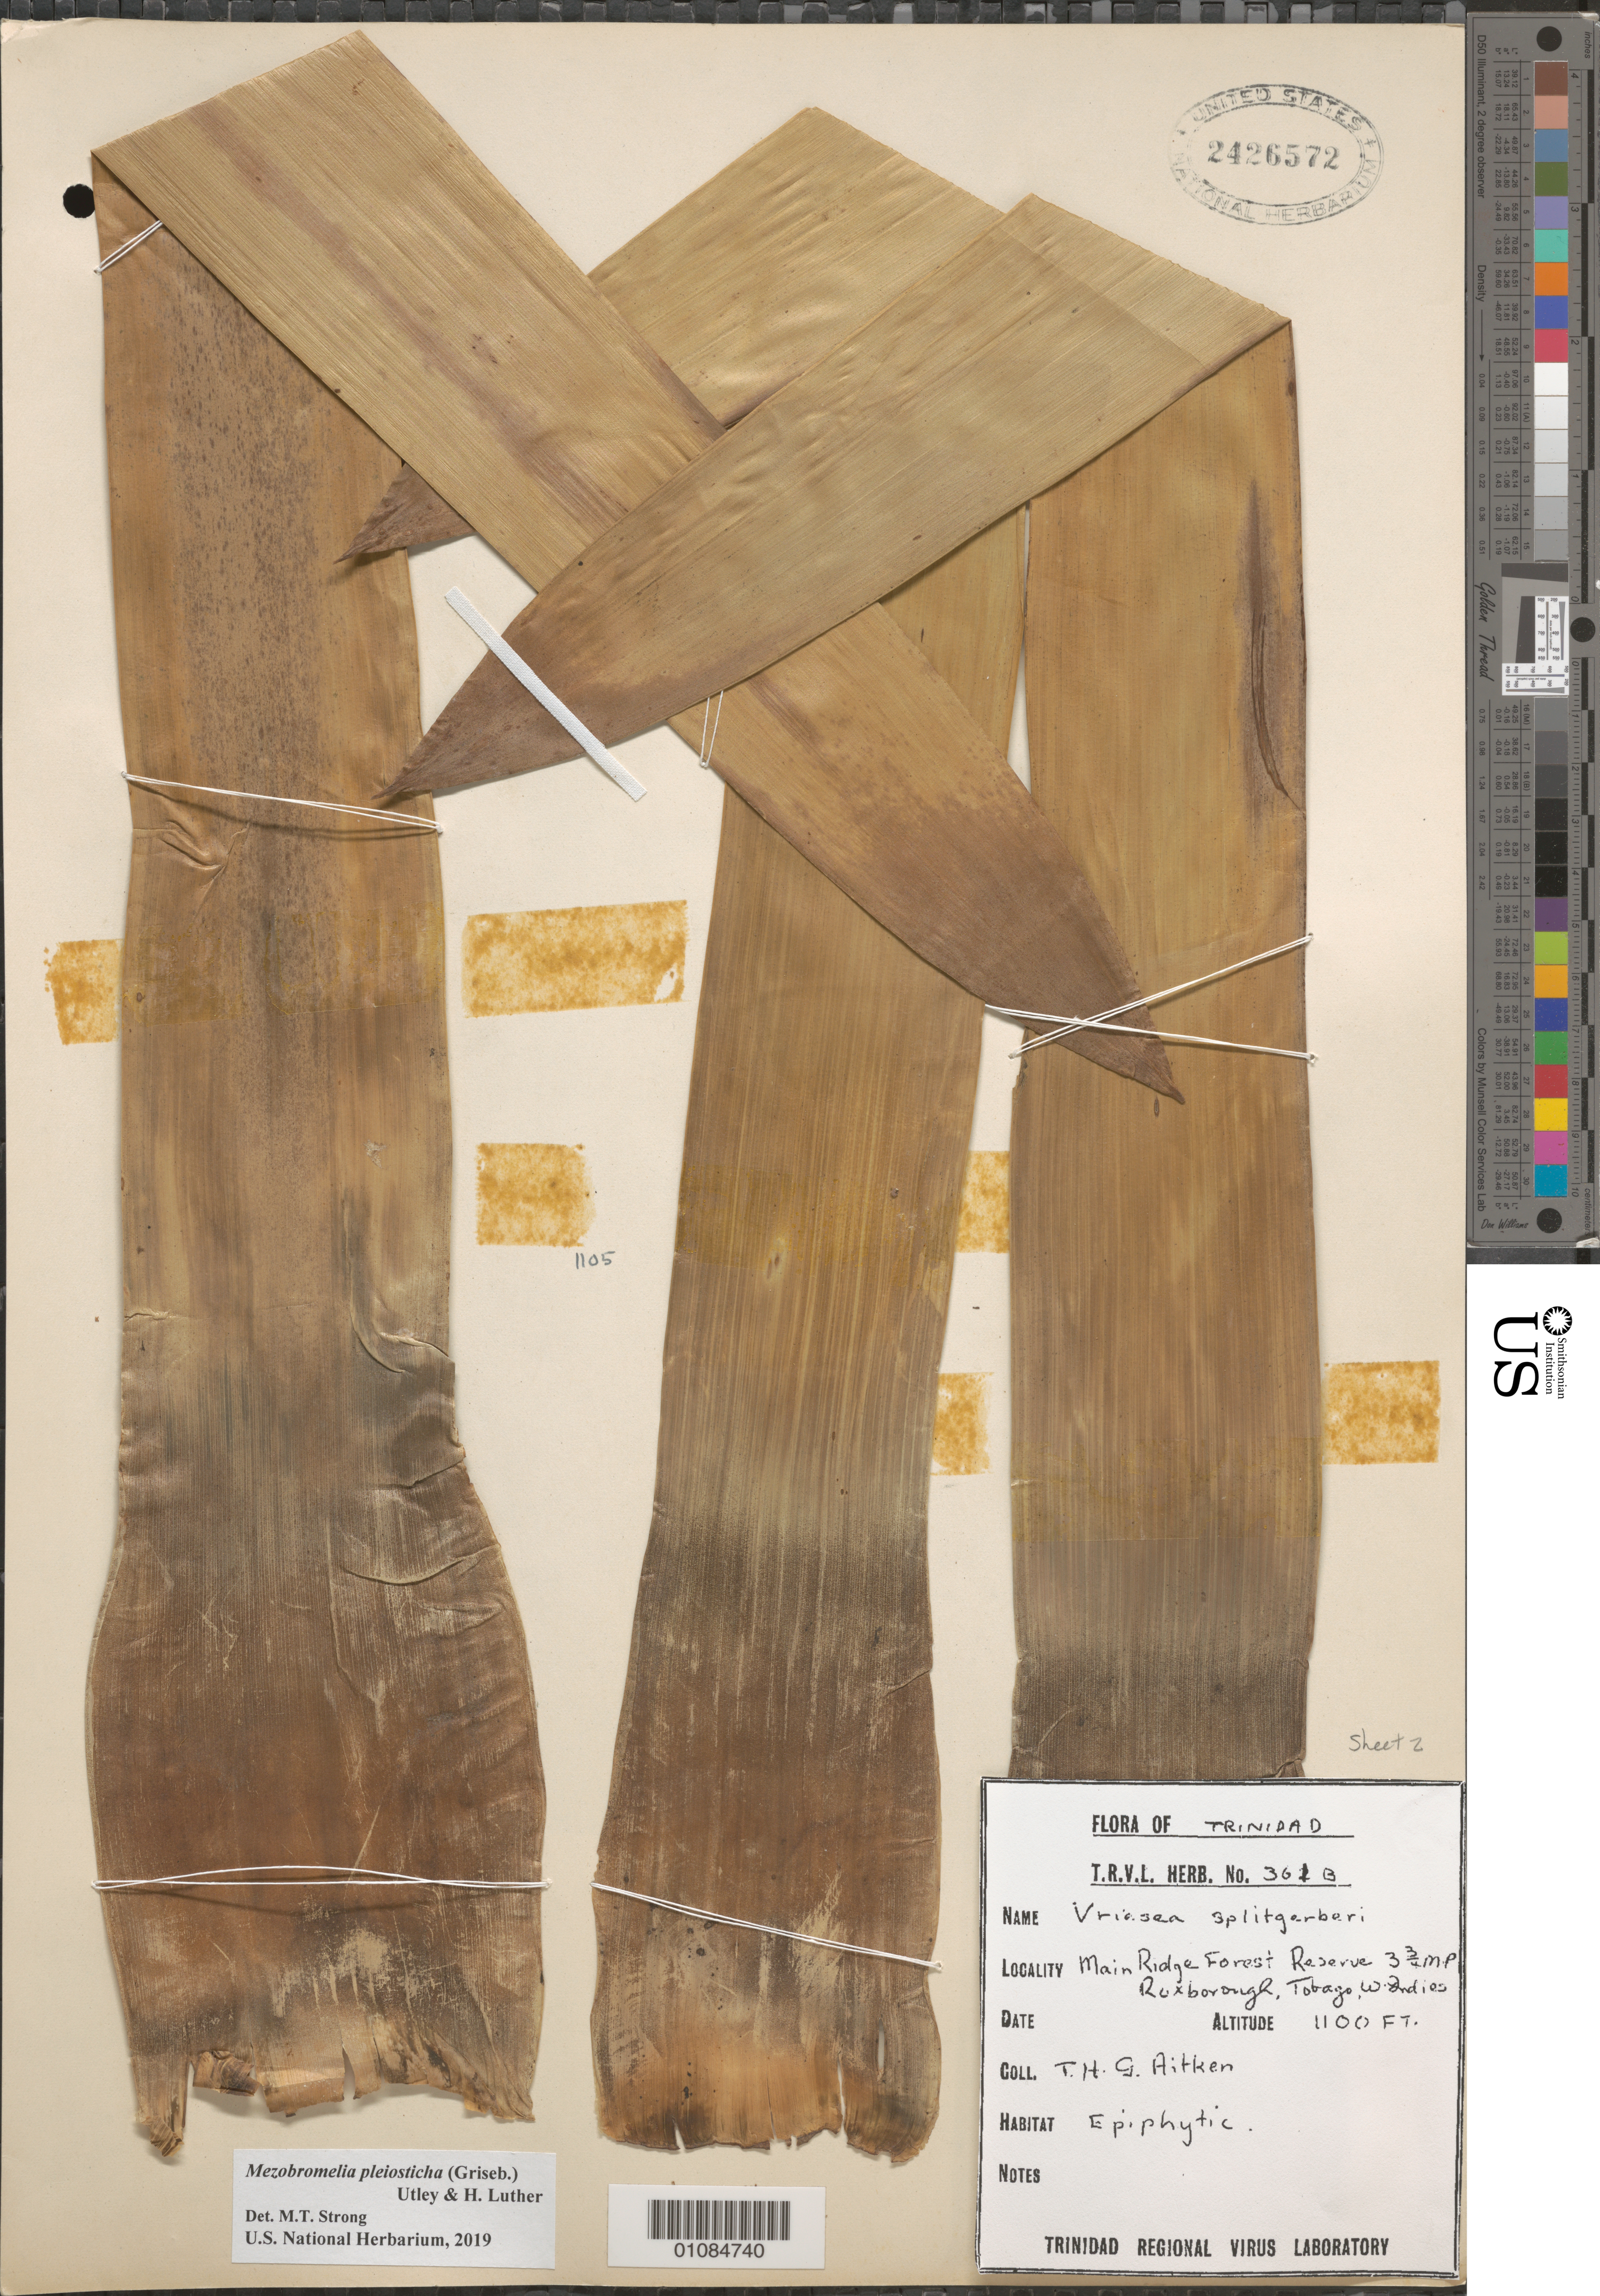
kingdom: Plantae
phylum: Tracheophyta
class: Liliopsida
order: Poales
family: Bromeliaceae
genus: Mezobromelia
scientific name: Mezobromelia pleiosticha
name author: (Griseb.) Utley & H. Luther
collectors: C. S. Pittendrigh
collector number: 1105B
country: Trinidad and Tobago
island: Trinidad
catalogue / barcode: US 2426572